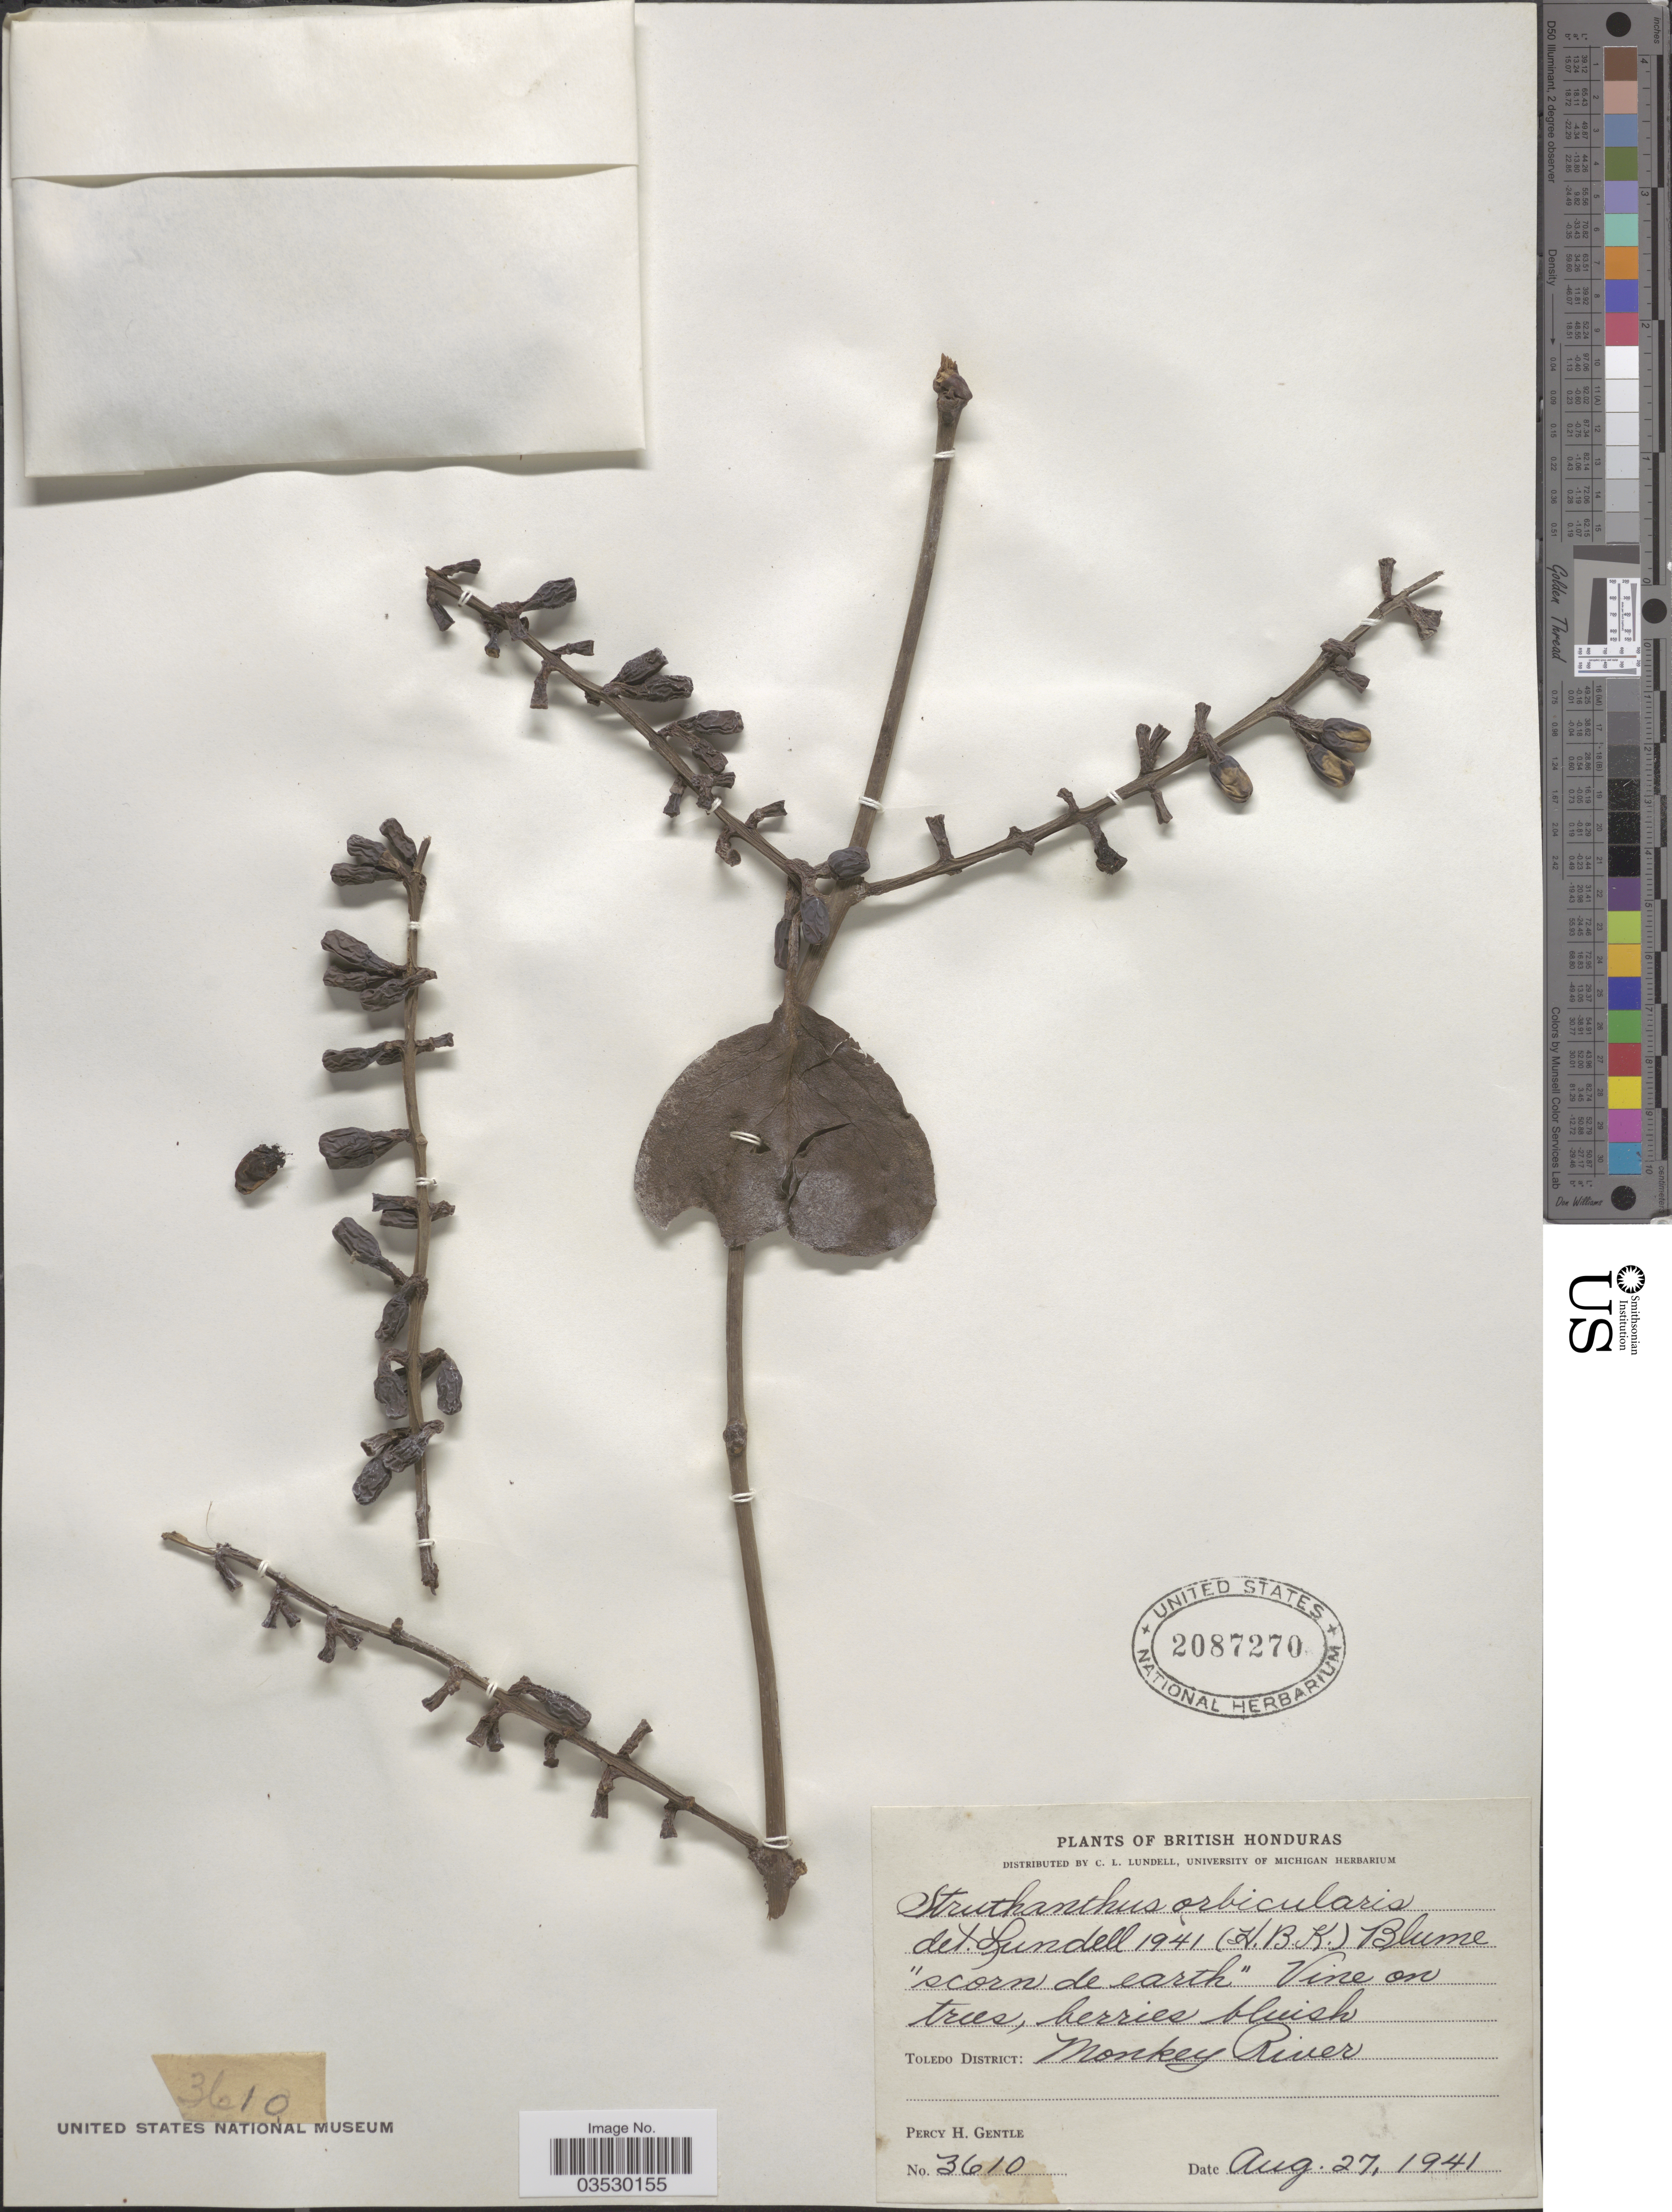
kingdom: Plantae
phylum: Tracheophyta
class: Magnoliopsida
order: Santalales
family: Loranthaceae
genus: Struthanthus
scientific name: Struthanthus orbicularis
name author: (Kunth) Blume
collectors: P. H. Gentle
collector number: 3610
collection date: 1941-08-27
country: Belize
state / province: Toledo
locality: British Honduras. Toledo District: Monkey River.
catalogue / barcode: US 2087270